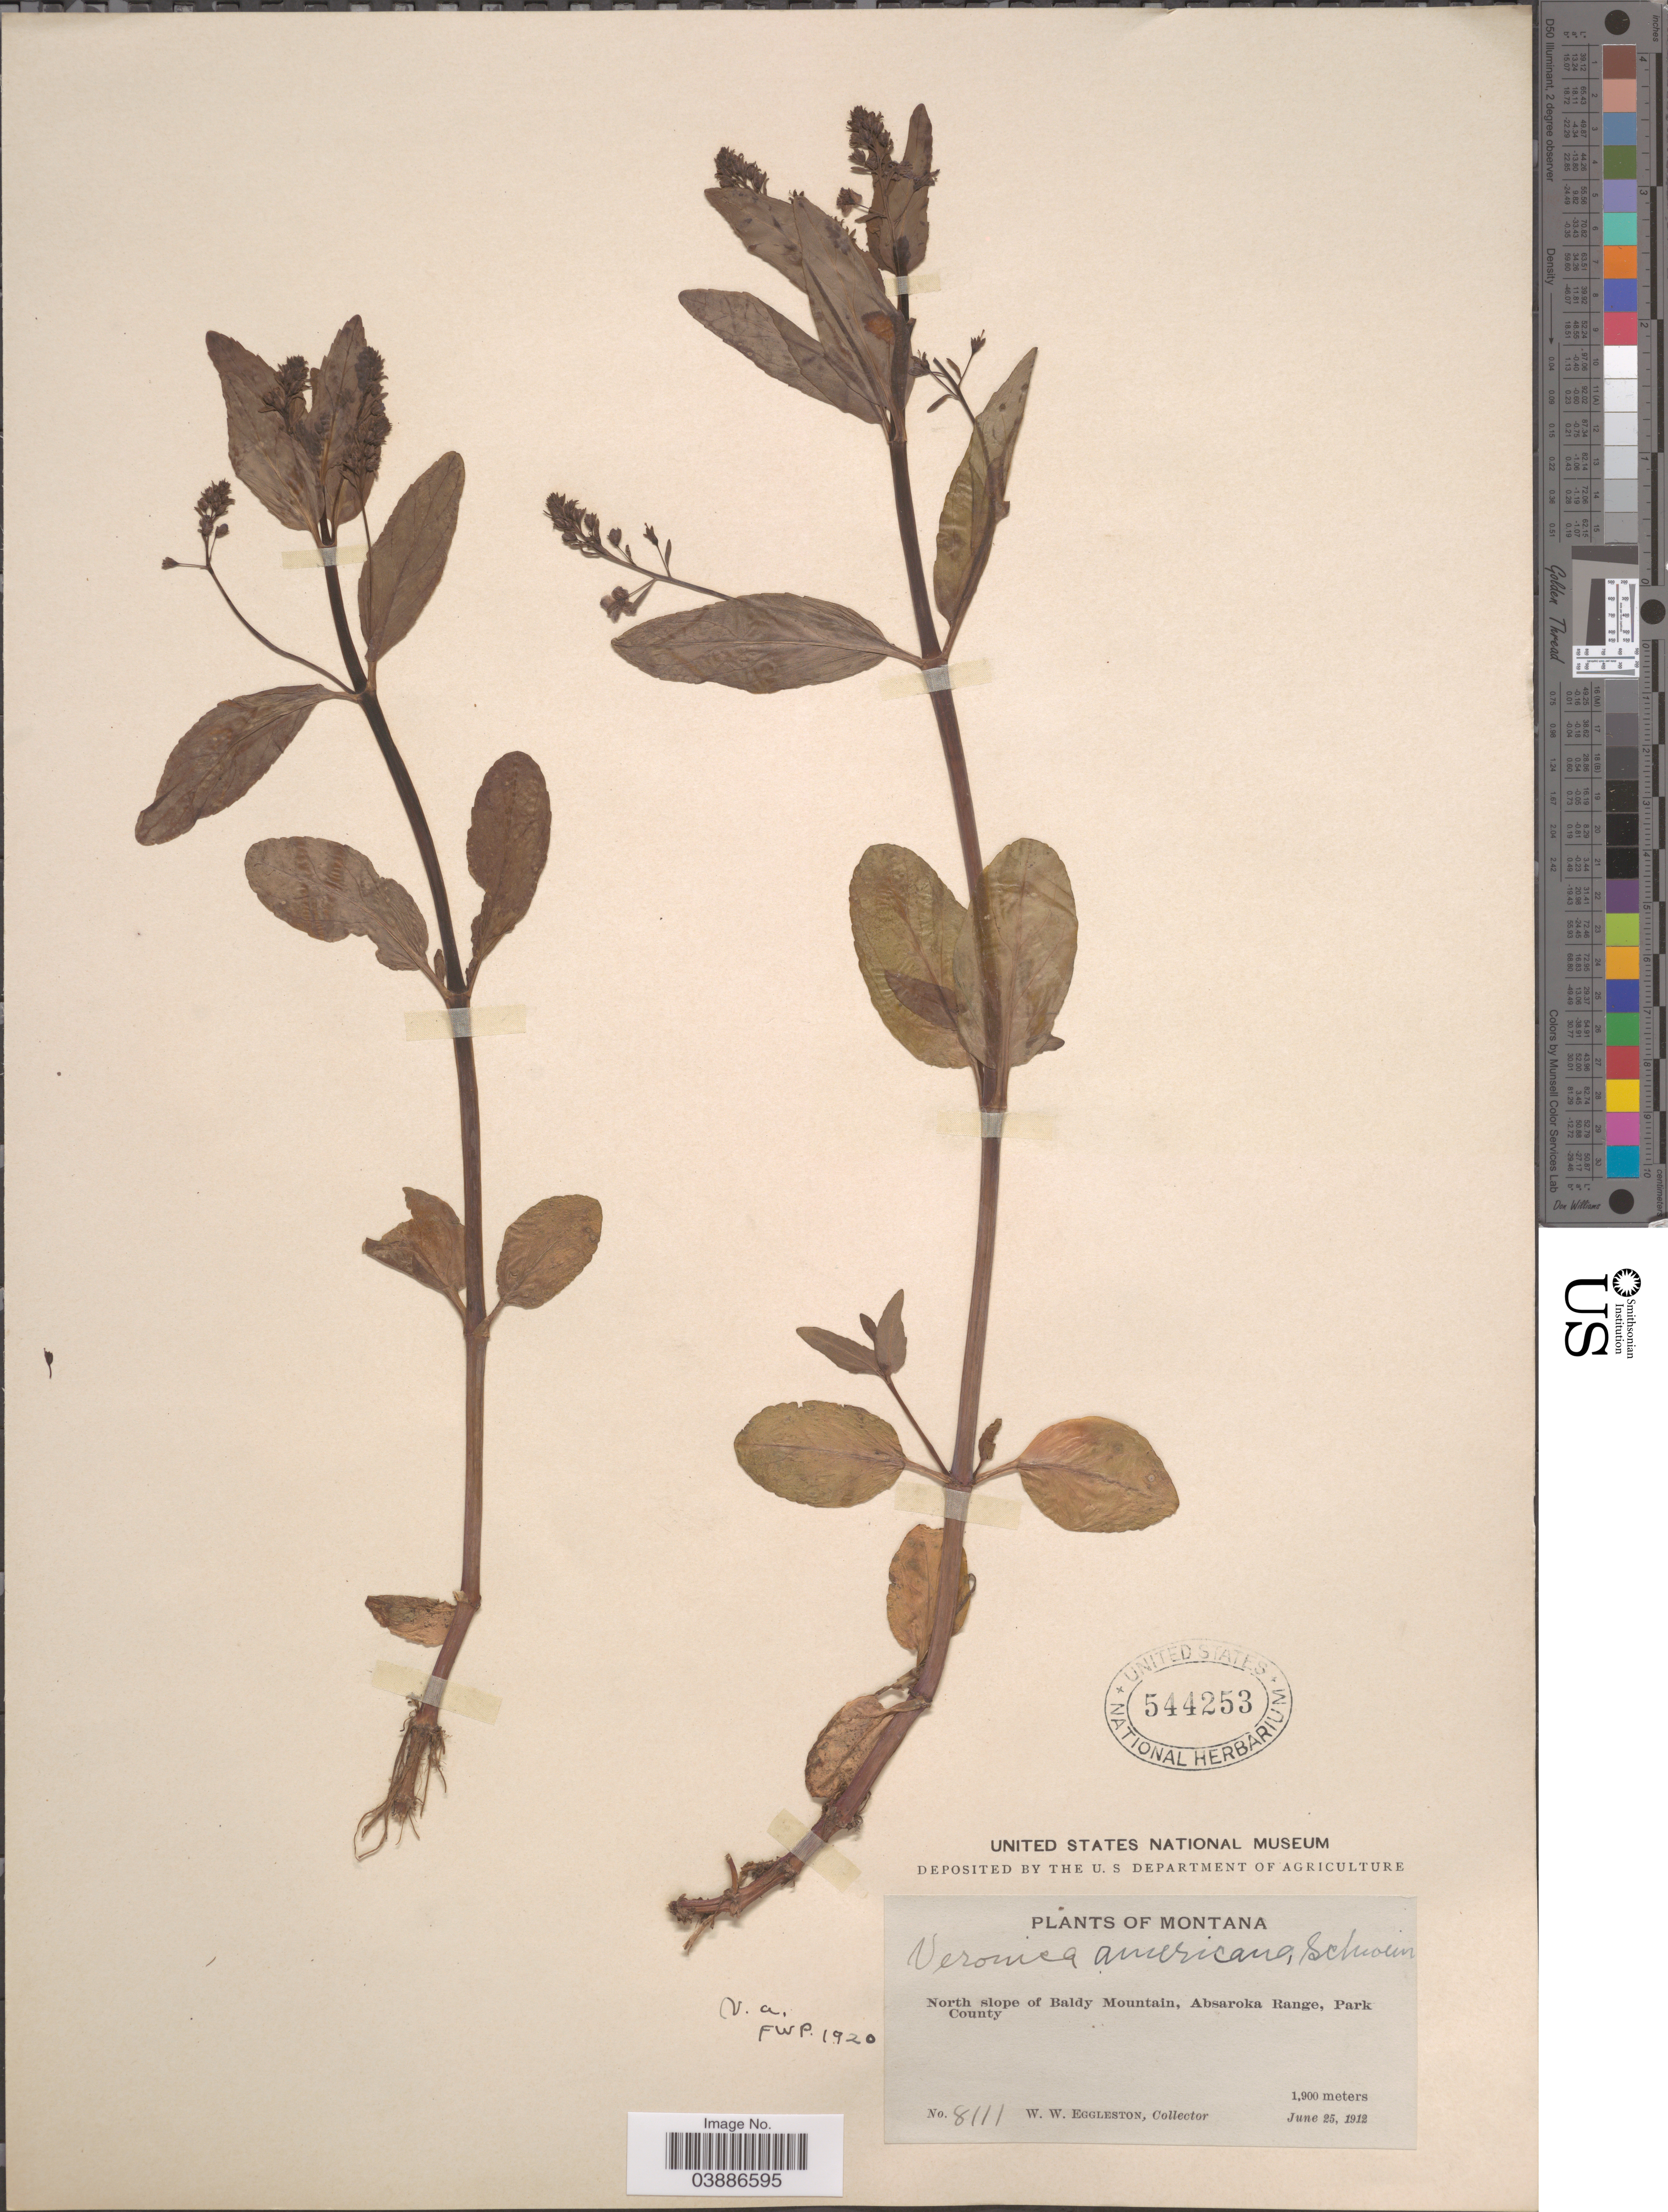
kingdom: Plantae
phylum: Tracheophyta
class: Magnoliopsida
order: Lamiales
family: Plantaginaceae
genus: Veronica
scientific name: Veronica americana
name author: Schwein. ex Benth.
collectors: W. W. Eggleston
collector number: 8111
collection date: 1912-06-25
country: United States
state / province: Montana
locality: North slope of Baldy Mountain, Absaroka Range, Park County.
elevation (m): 1900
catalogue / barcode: US 544253